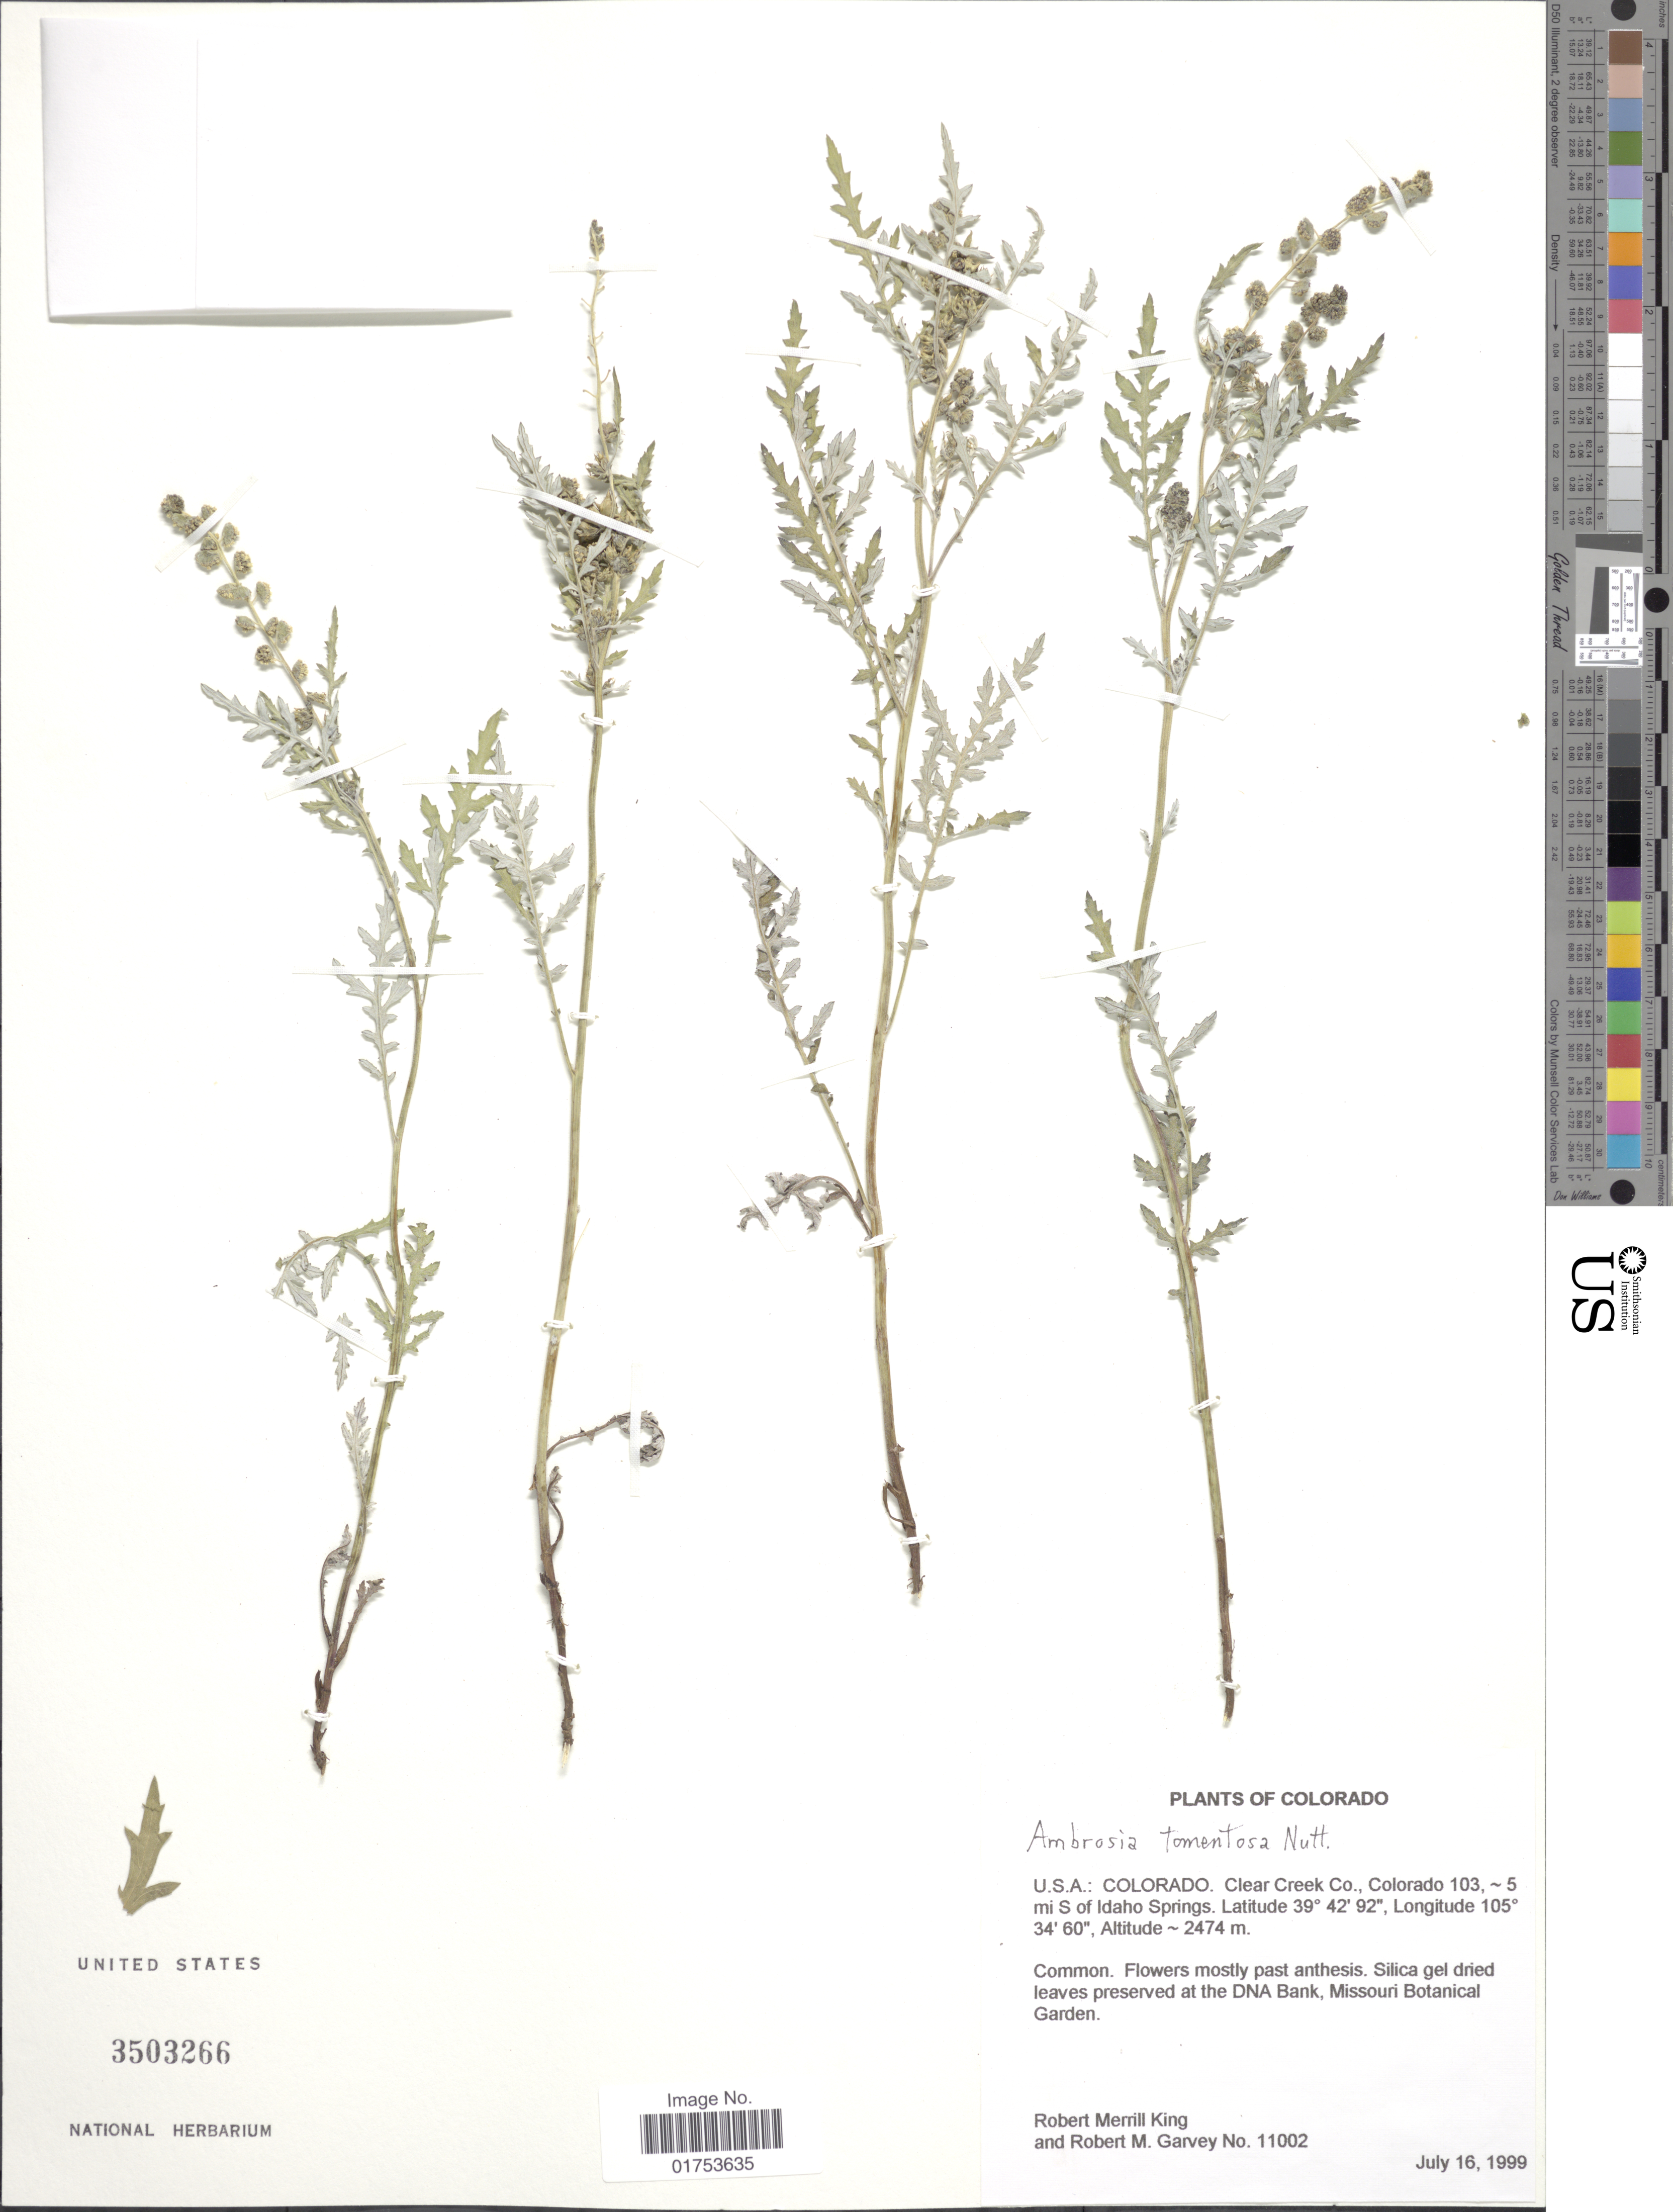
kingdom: Plantae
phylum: Tracheophyta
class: Magnoliopsida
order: Asterales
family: Asteraceae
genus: Ambrosia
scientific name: Ambrosia tomentosa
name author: Nutt.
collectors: R. M. King & R. Garvey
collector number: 11002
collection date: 1999-07-16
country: United States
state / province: Colorado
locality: Clear Creek Co., Colorado 103, 5 mi S of Idaho Springs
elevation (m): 2474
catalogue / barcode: US 3503266